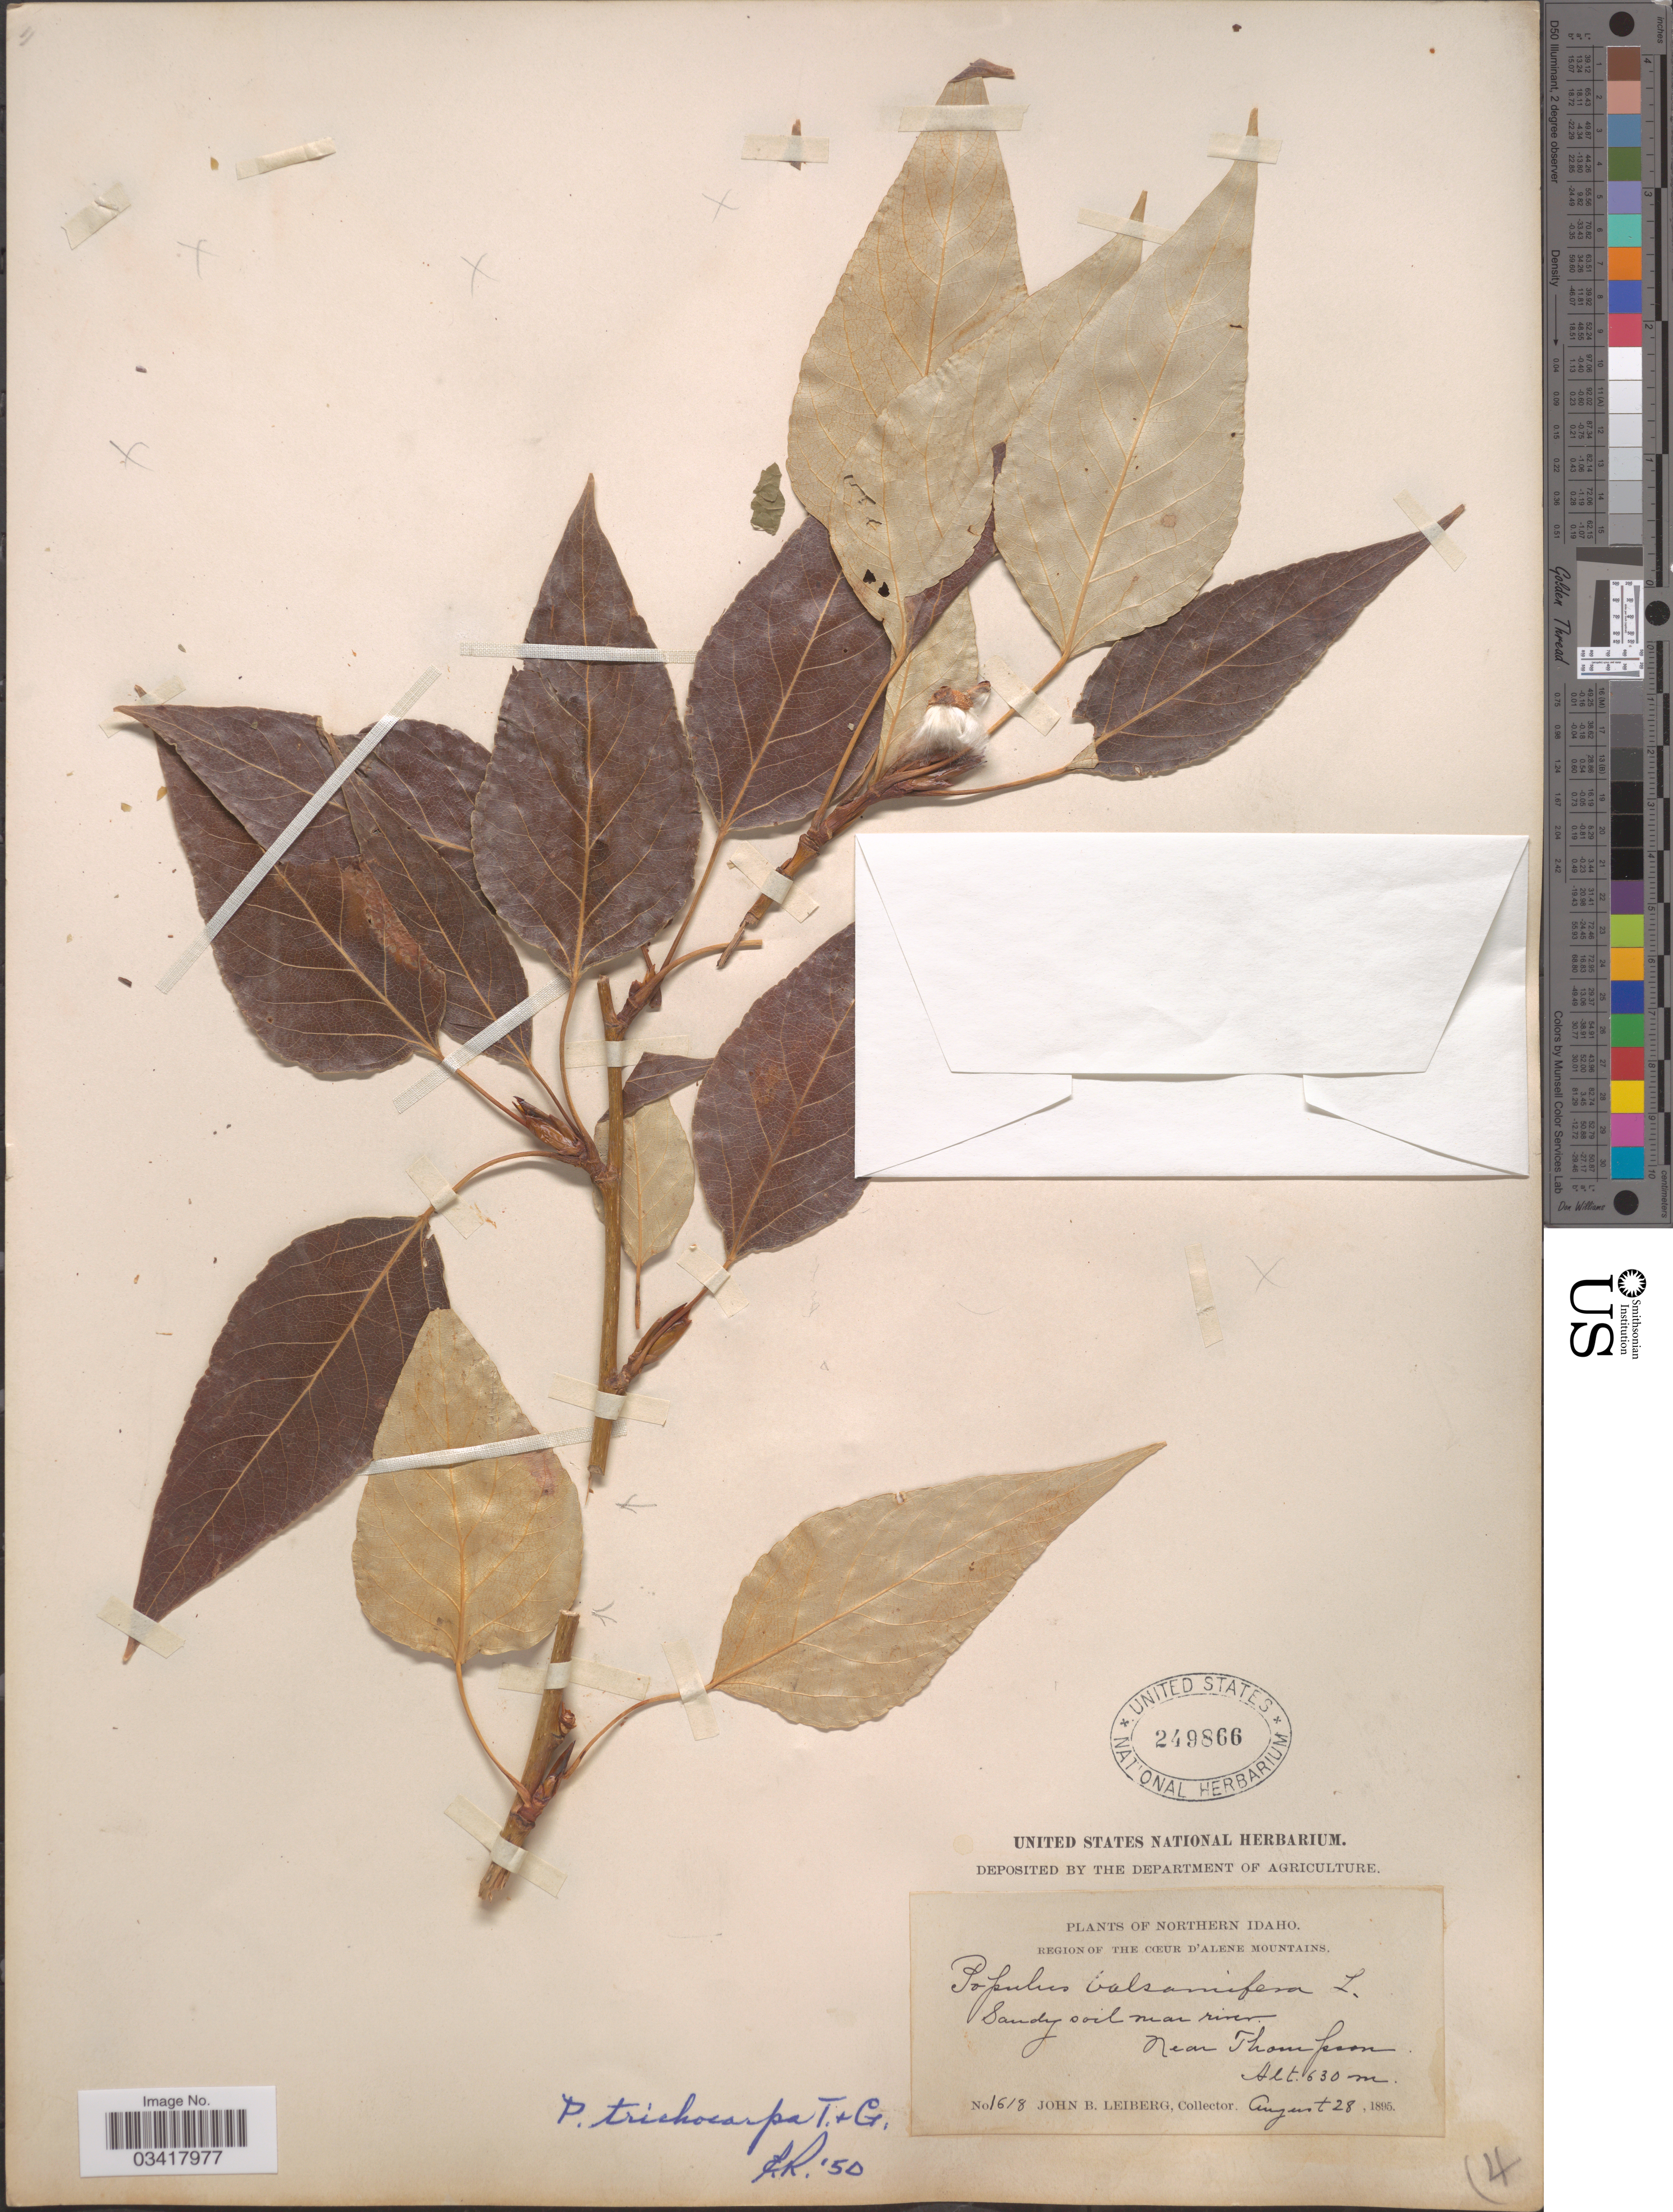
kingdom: Plantae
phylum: Tracheophyta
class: Magnoliopsida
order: Malpighiales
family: Salicaceae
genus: Populus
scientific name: Populus trichocarpa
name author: Torr. & A. Gray ex W. Hook.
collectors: J. B. Leiberg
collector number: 1618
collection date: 1895-08-28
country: United States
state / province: Idaho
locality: Northern Idaho. Region of the Cœur d'Alene Mountains. Near Thompson.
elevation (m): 630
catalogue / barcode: US 249866